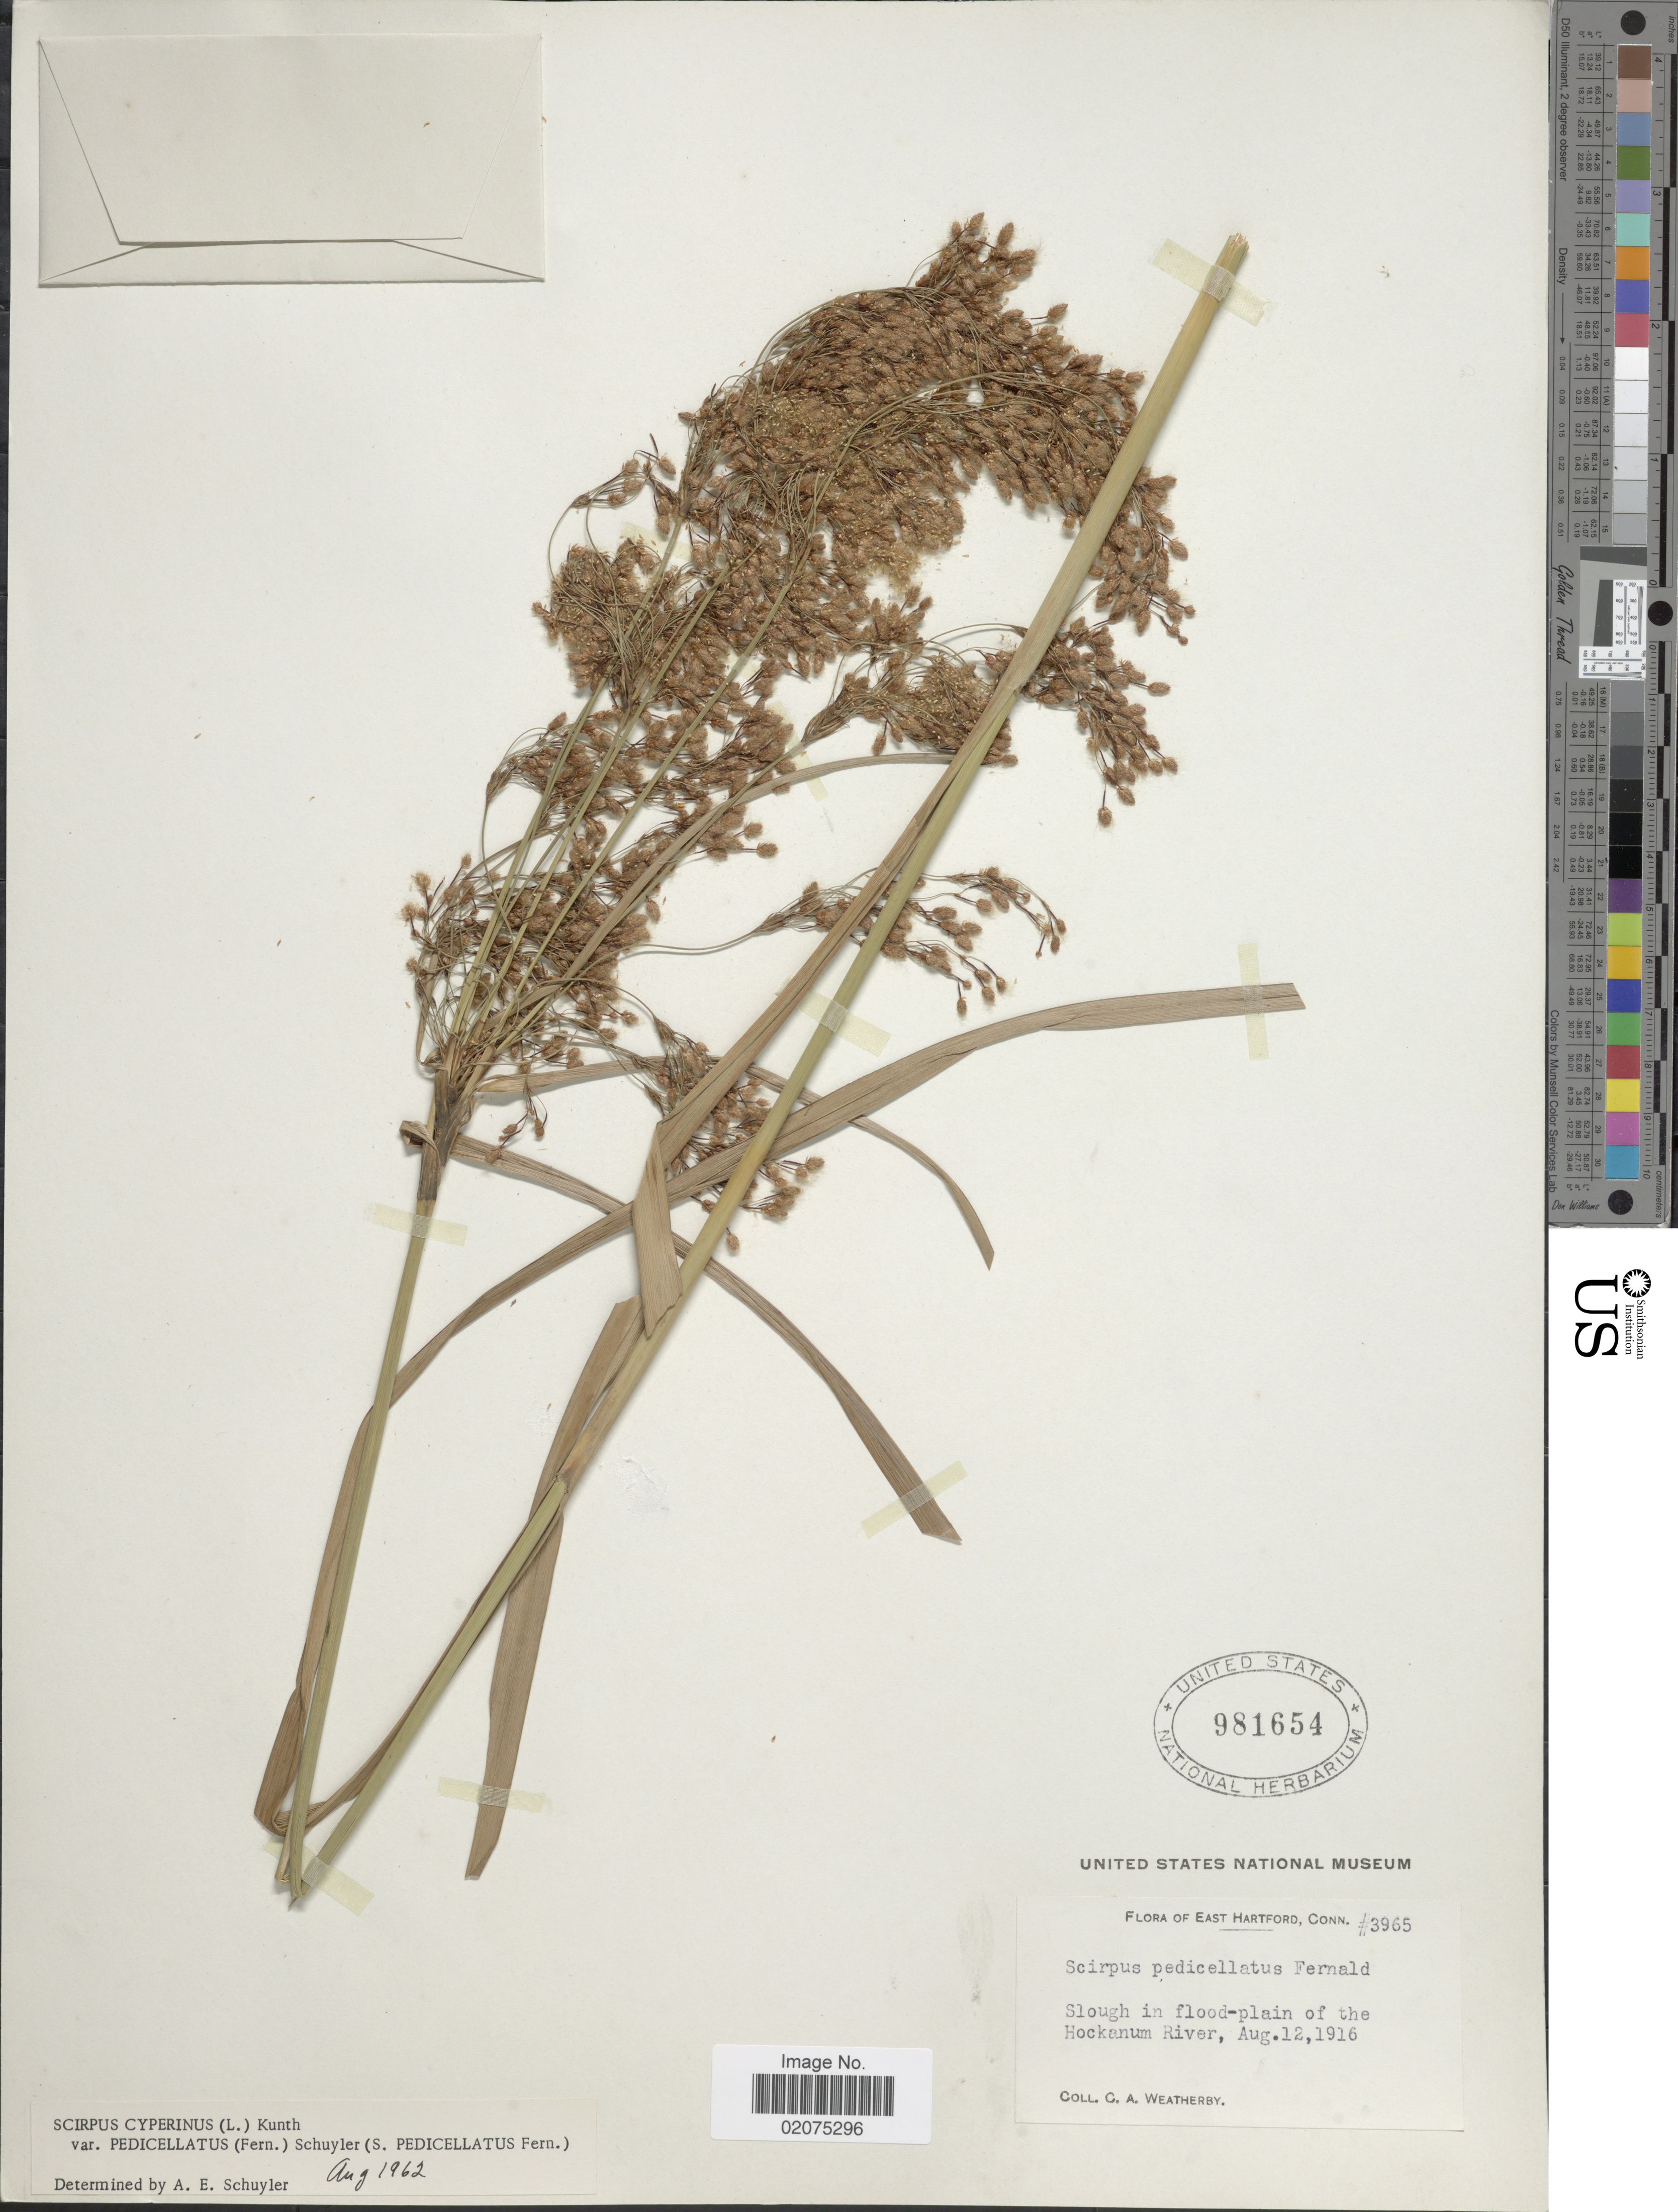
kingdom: Plantae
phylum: Tracheophyta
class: Liliopsida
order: Poales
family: Cyperaceae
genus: Scirpus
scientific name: Scirpus cyperinus var. pedicellatus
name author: (Fernald) Schuyler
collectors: C. A. Weatherby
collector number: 3965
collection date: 1916-08-12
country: United States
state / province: Connecticut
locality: East Hartford, Conn., flood-plain of the Hockanum River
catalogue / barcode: US 981654